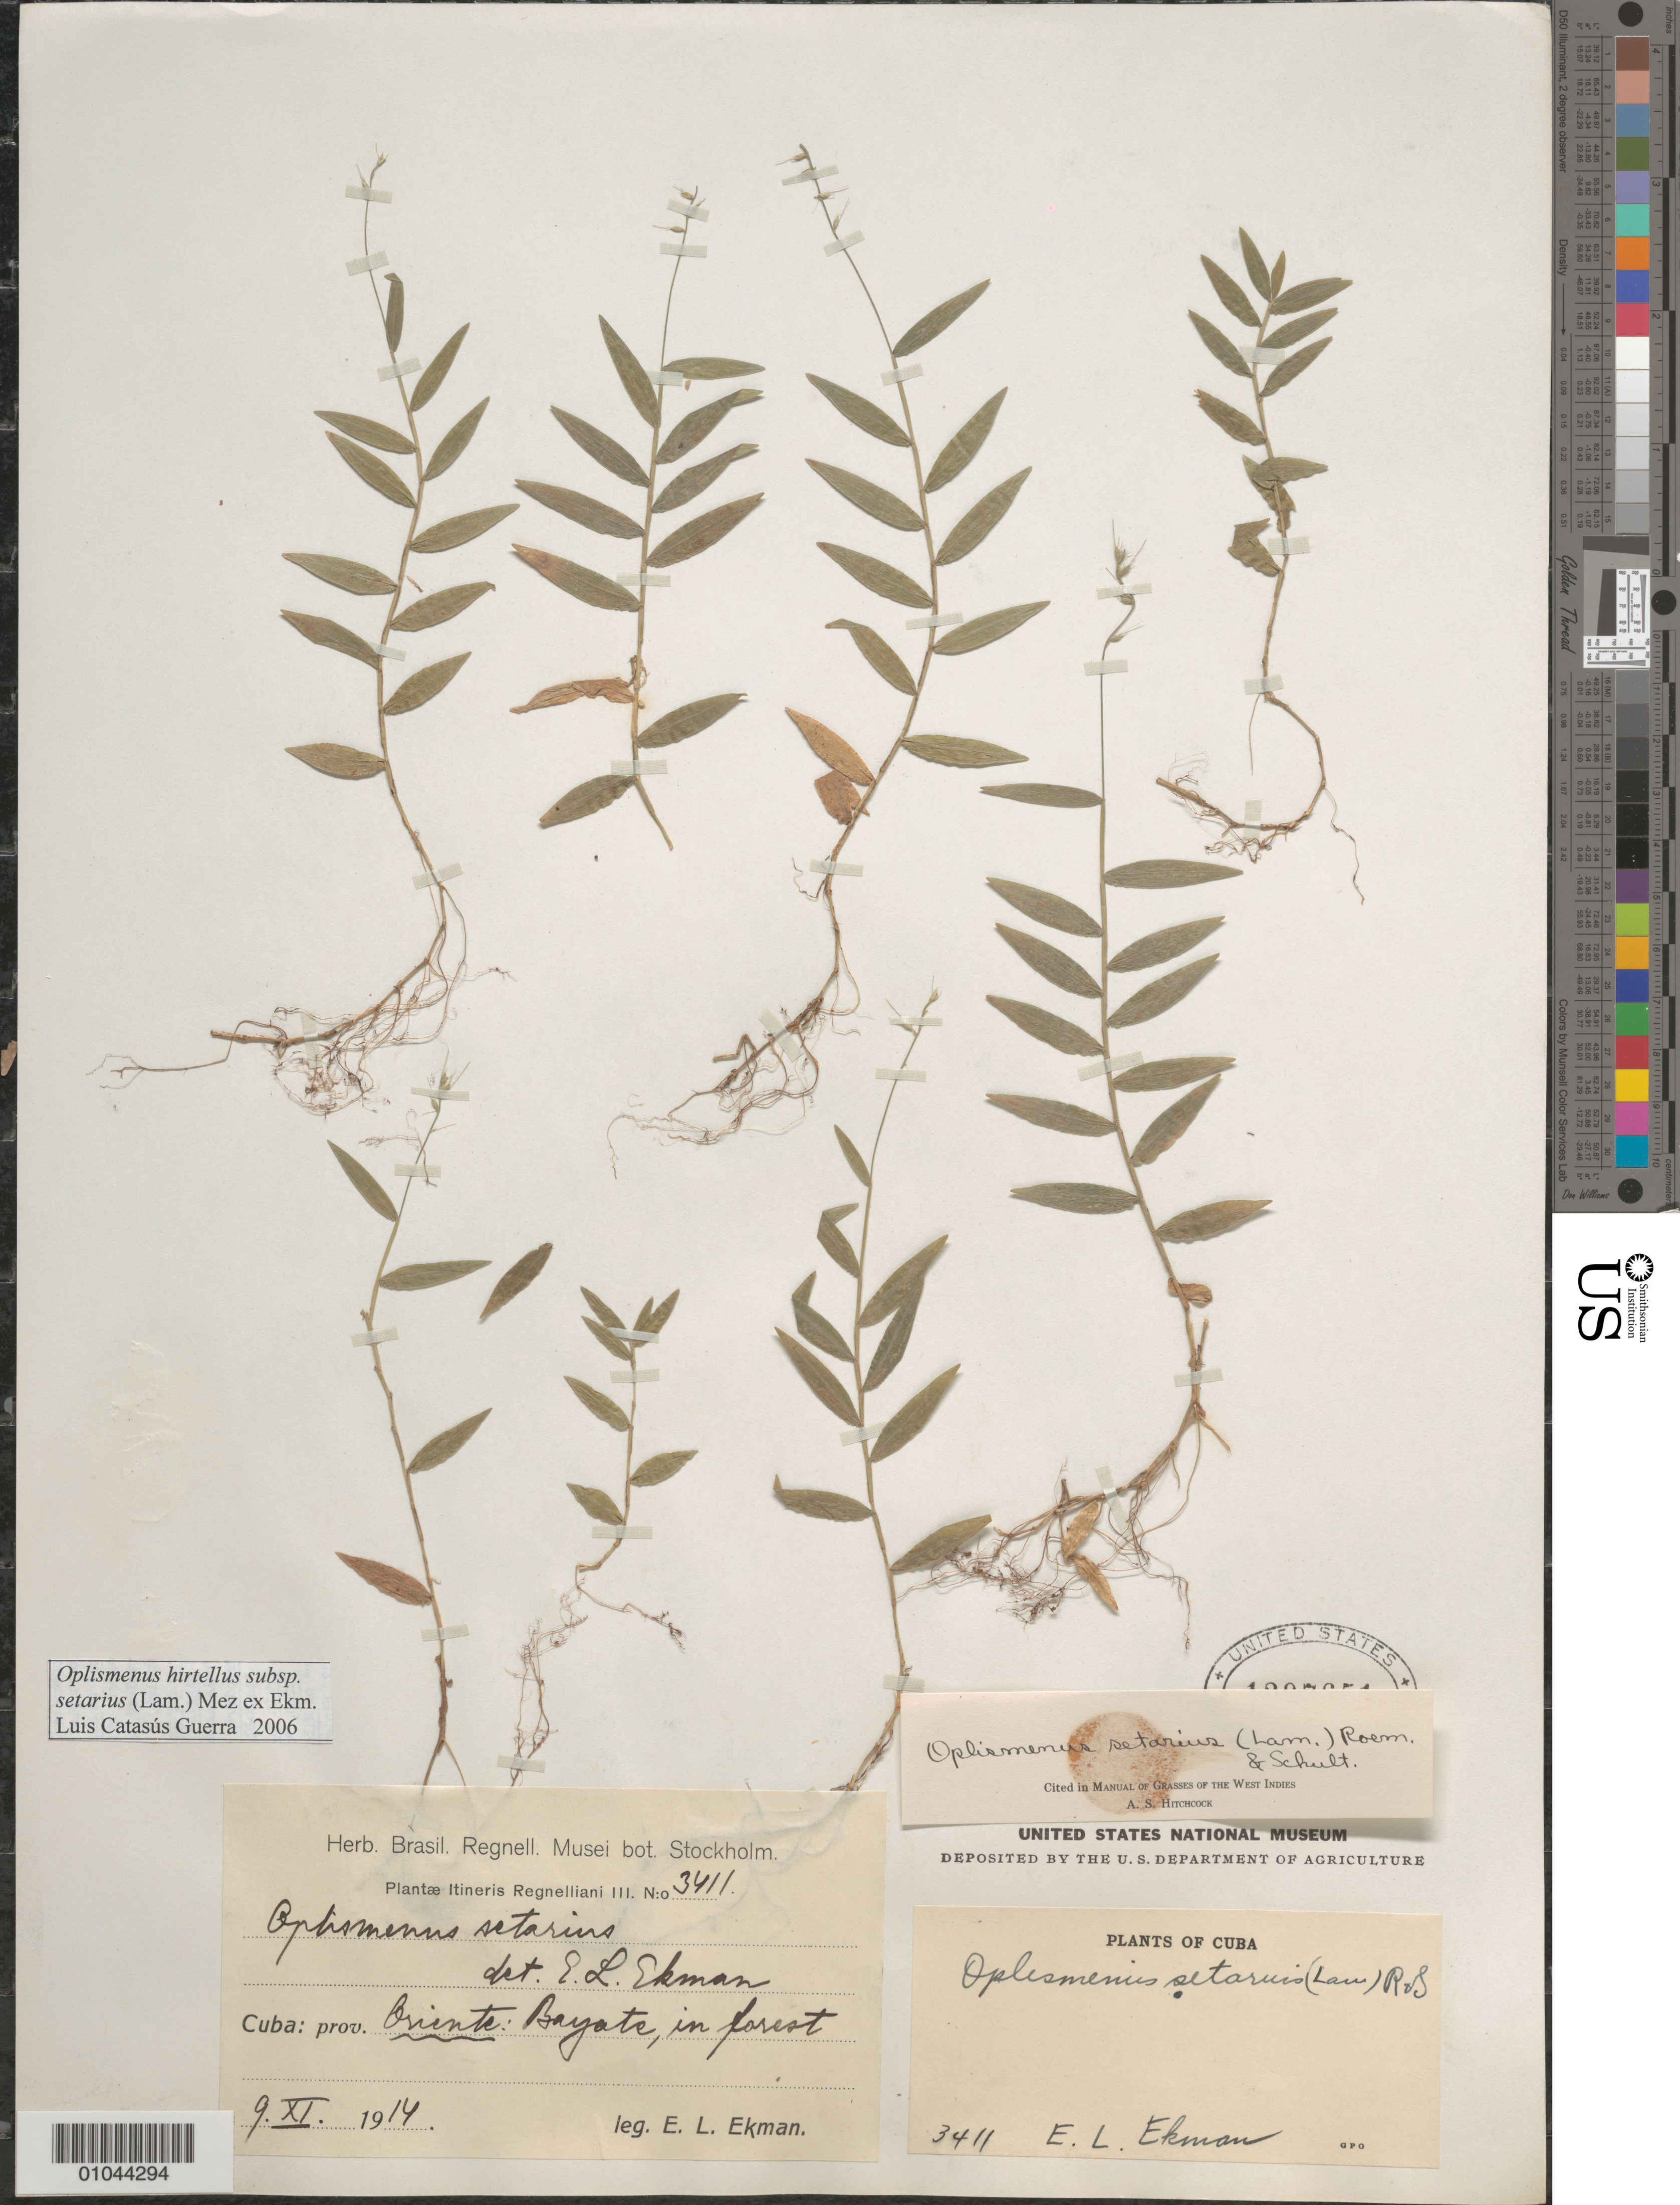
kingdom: Plantae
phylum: Tracheophyta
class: Liliopsida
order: Poales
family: Poaceae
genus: Oplismenus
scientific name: Oplismenus setarius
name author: (Lam.) Roem. & Schult.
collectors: E. L. Ekman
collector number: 3411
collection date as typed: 09 Nov 1914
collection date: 1914-11-09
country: Cuba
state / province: Oriente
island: Cuba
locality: Bayate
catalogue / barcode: US 1297651